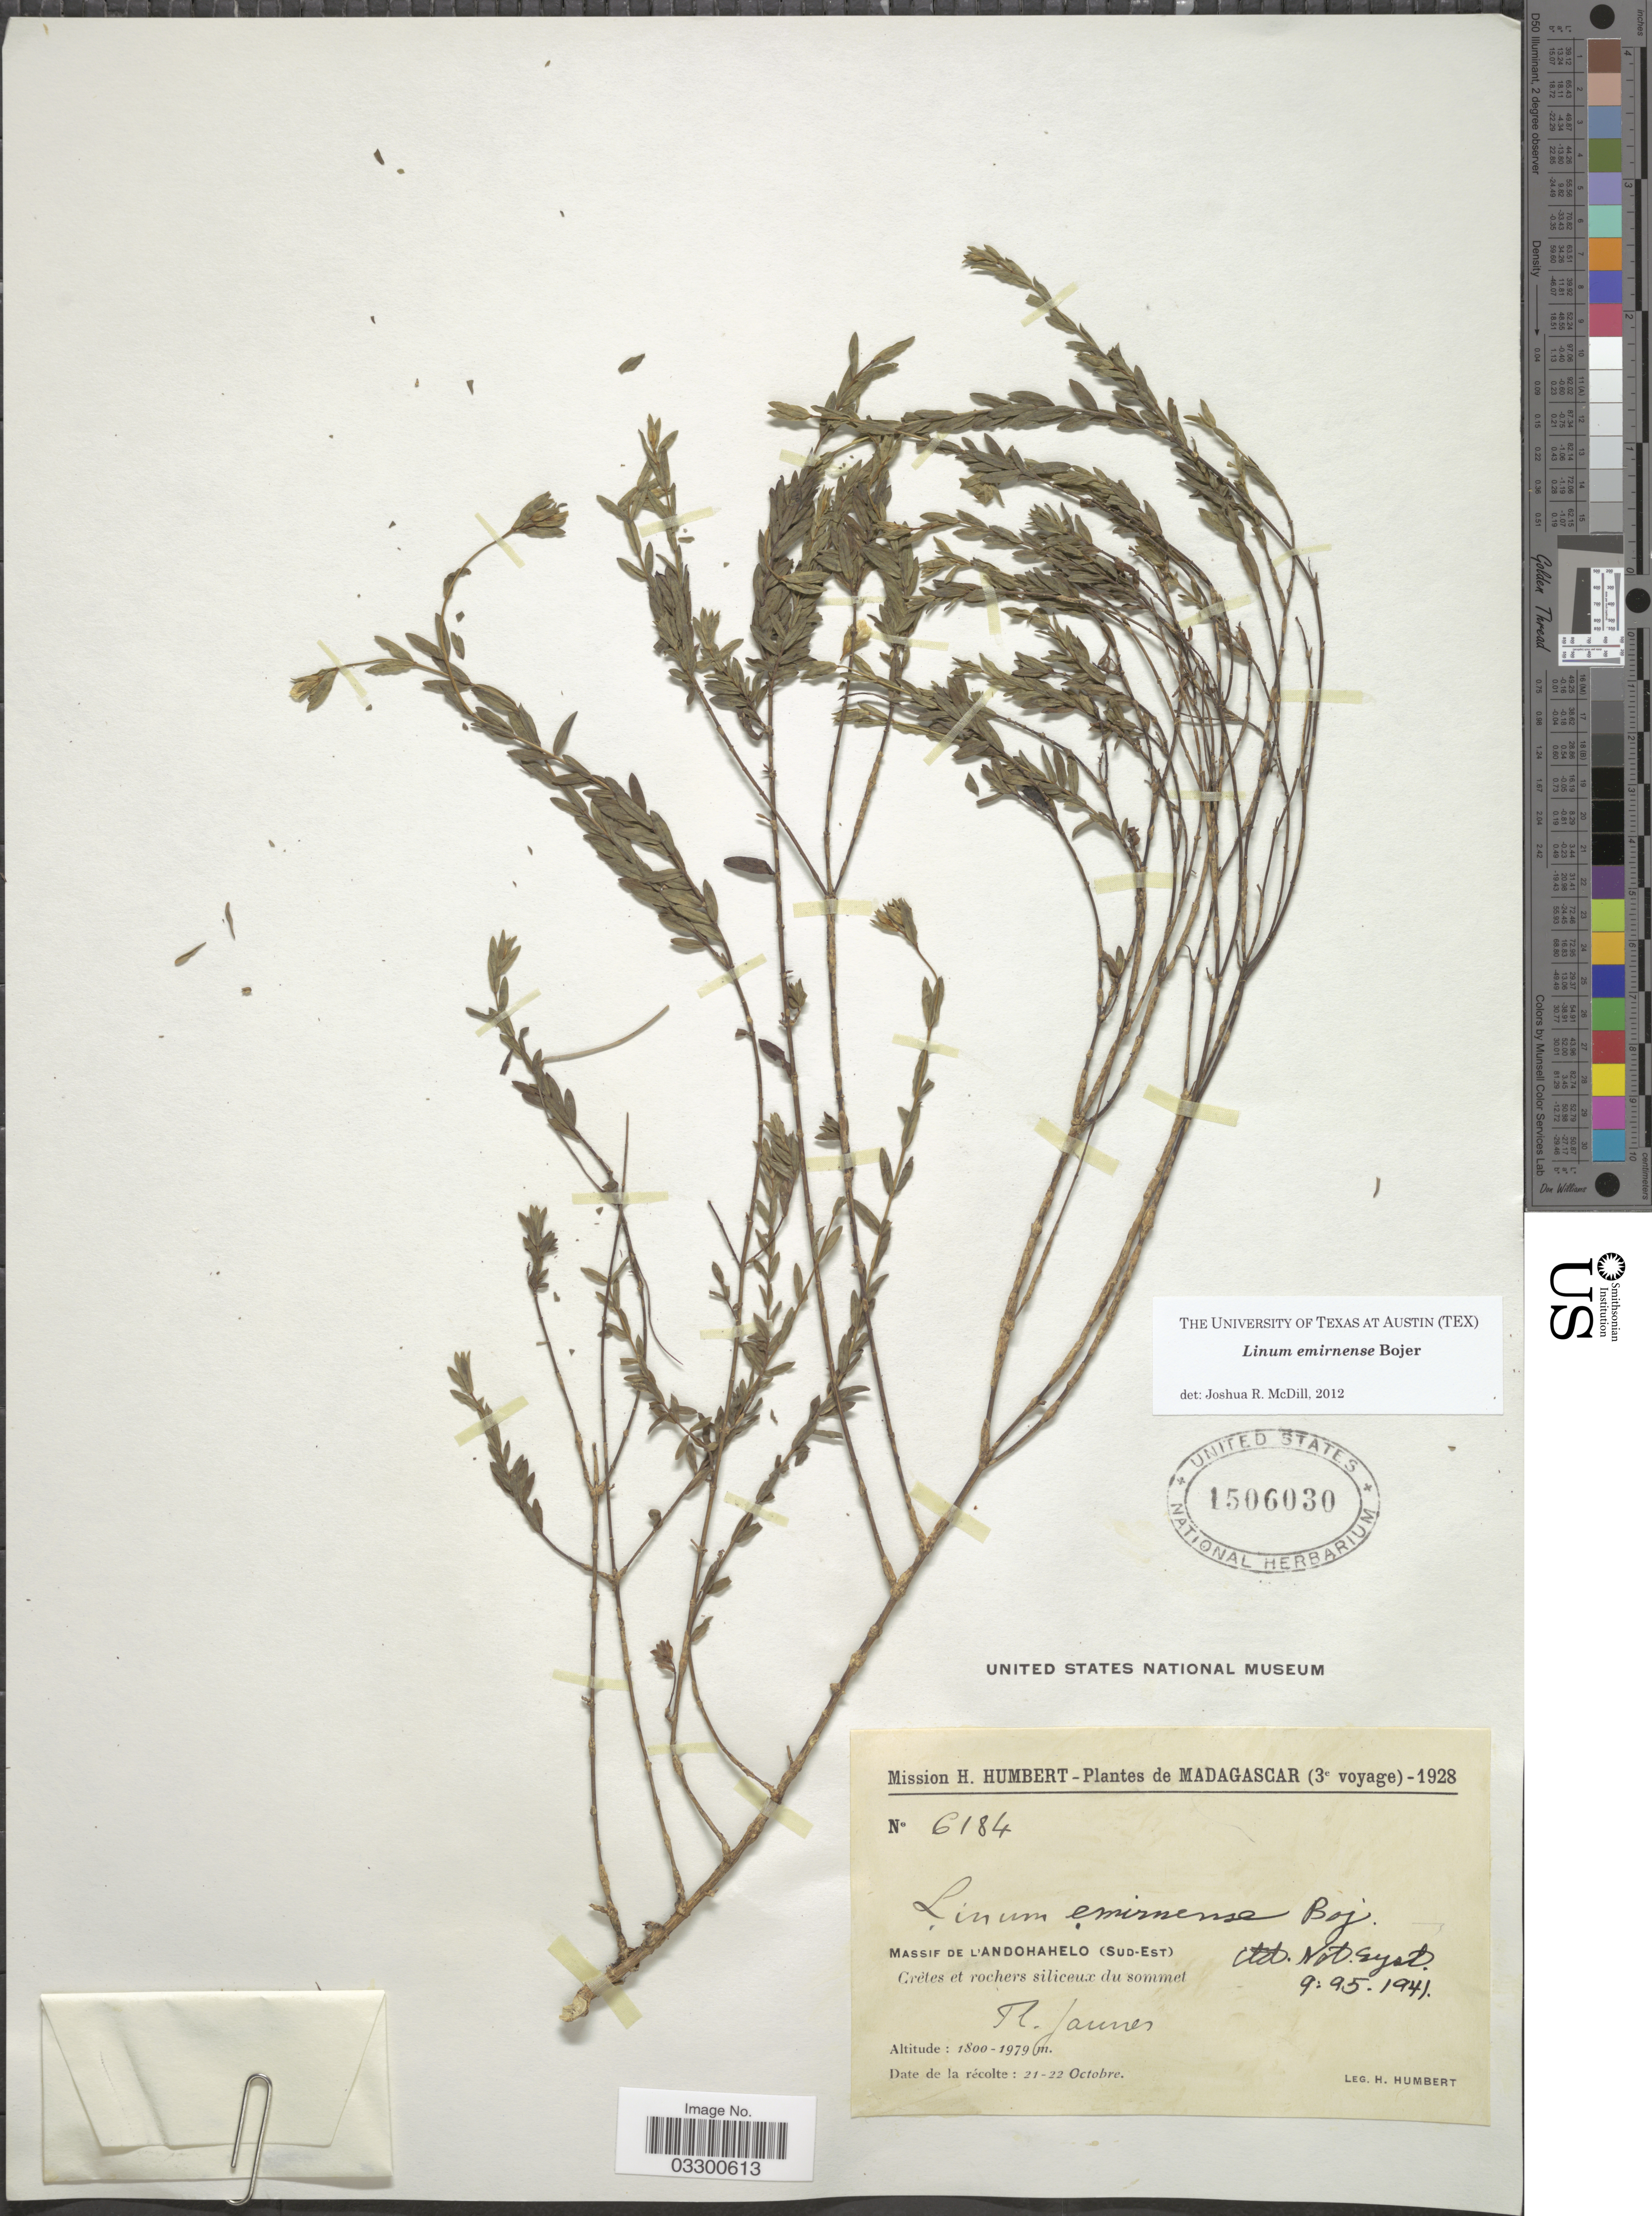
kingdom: Plantae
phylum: Tracheophyta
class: Magnoliopsida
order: Malpighiales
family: Linaceae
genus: Linum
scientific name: Linum emirnense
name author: Bojer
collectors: H. Humbert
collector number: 6184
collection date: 1928-10-21/1928-10-22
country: Madagascar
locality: Massif de l'Andohahelo (Sud-Est).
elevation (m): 1800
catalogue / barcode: US 1506030